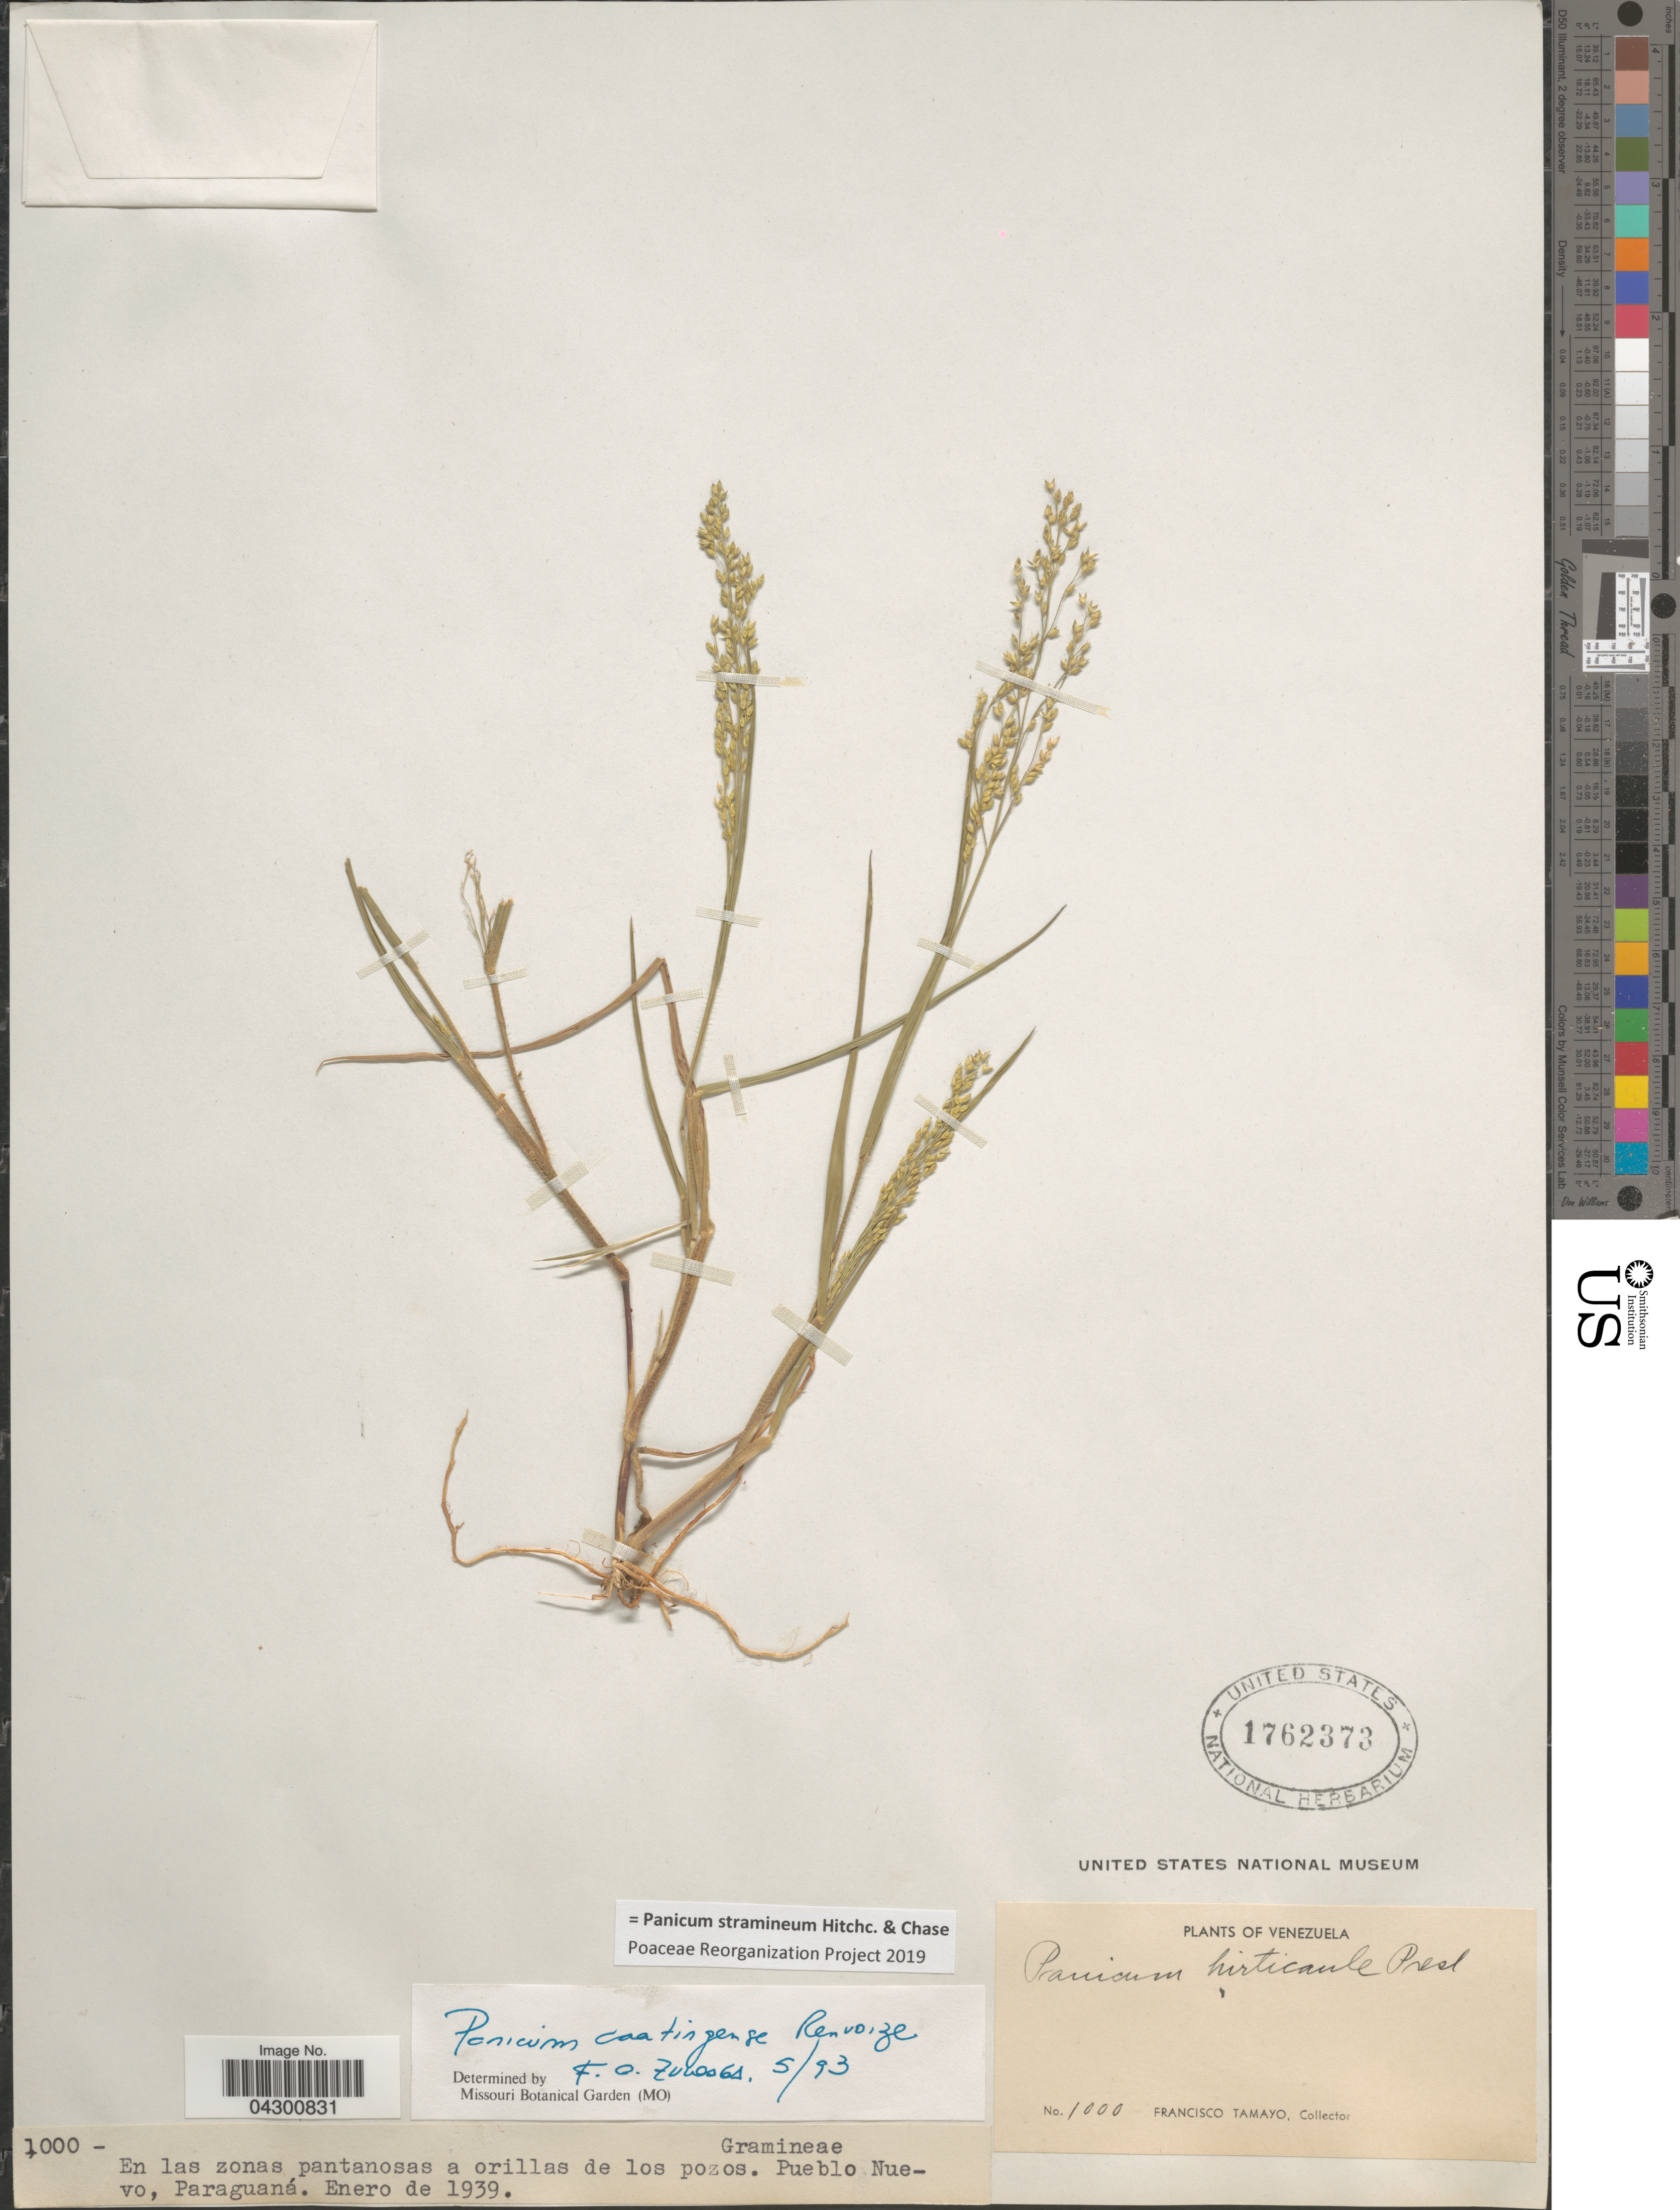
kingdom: Plantae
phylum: Tracheophyta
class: Liliopsida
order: Poales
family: Poaceae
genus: Panicum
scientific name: Panicum stramineum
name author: Hitchc. & Chase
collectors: F. Tamayo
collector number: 1000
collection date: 1939-01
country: Venezuela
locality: En las zonas pantanosas a orillas de los pozos. Pueblo Nuevo, Paraguaná.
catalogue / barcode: US 1762373